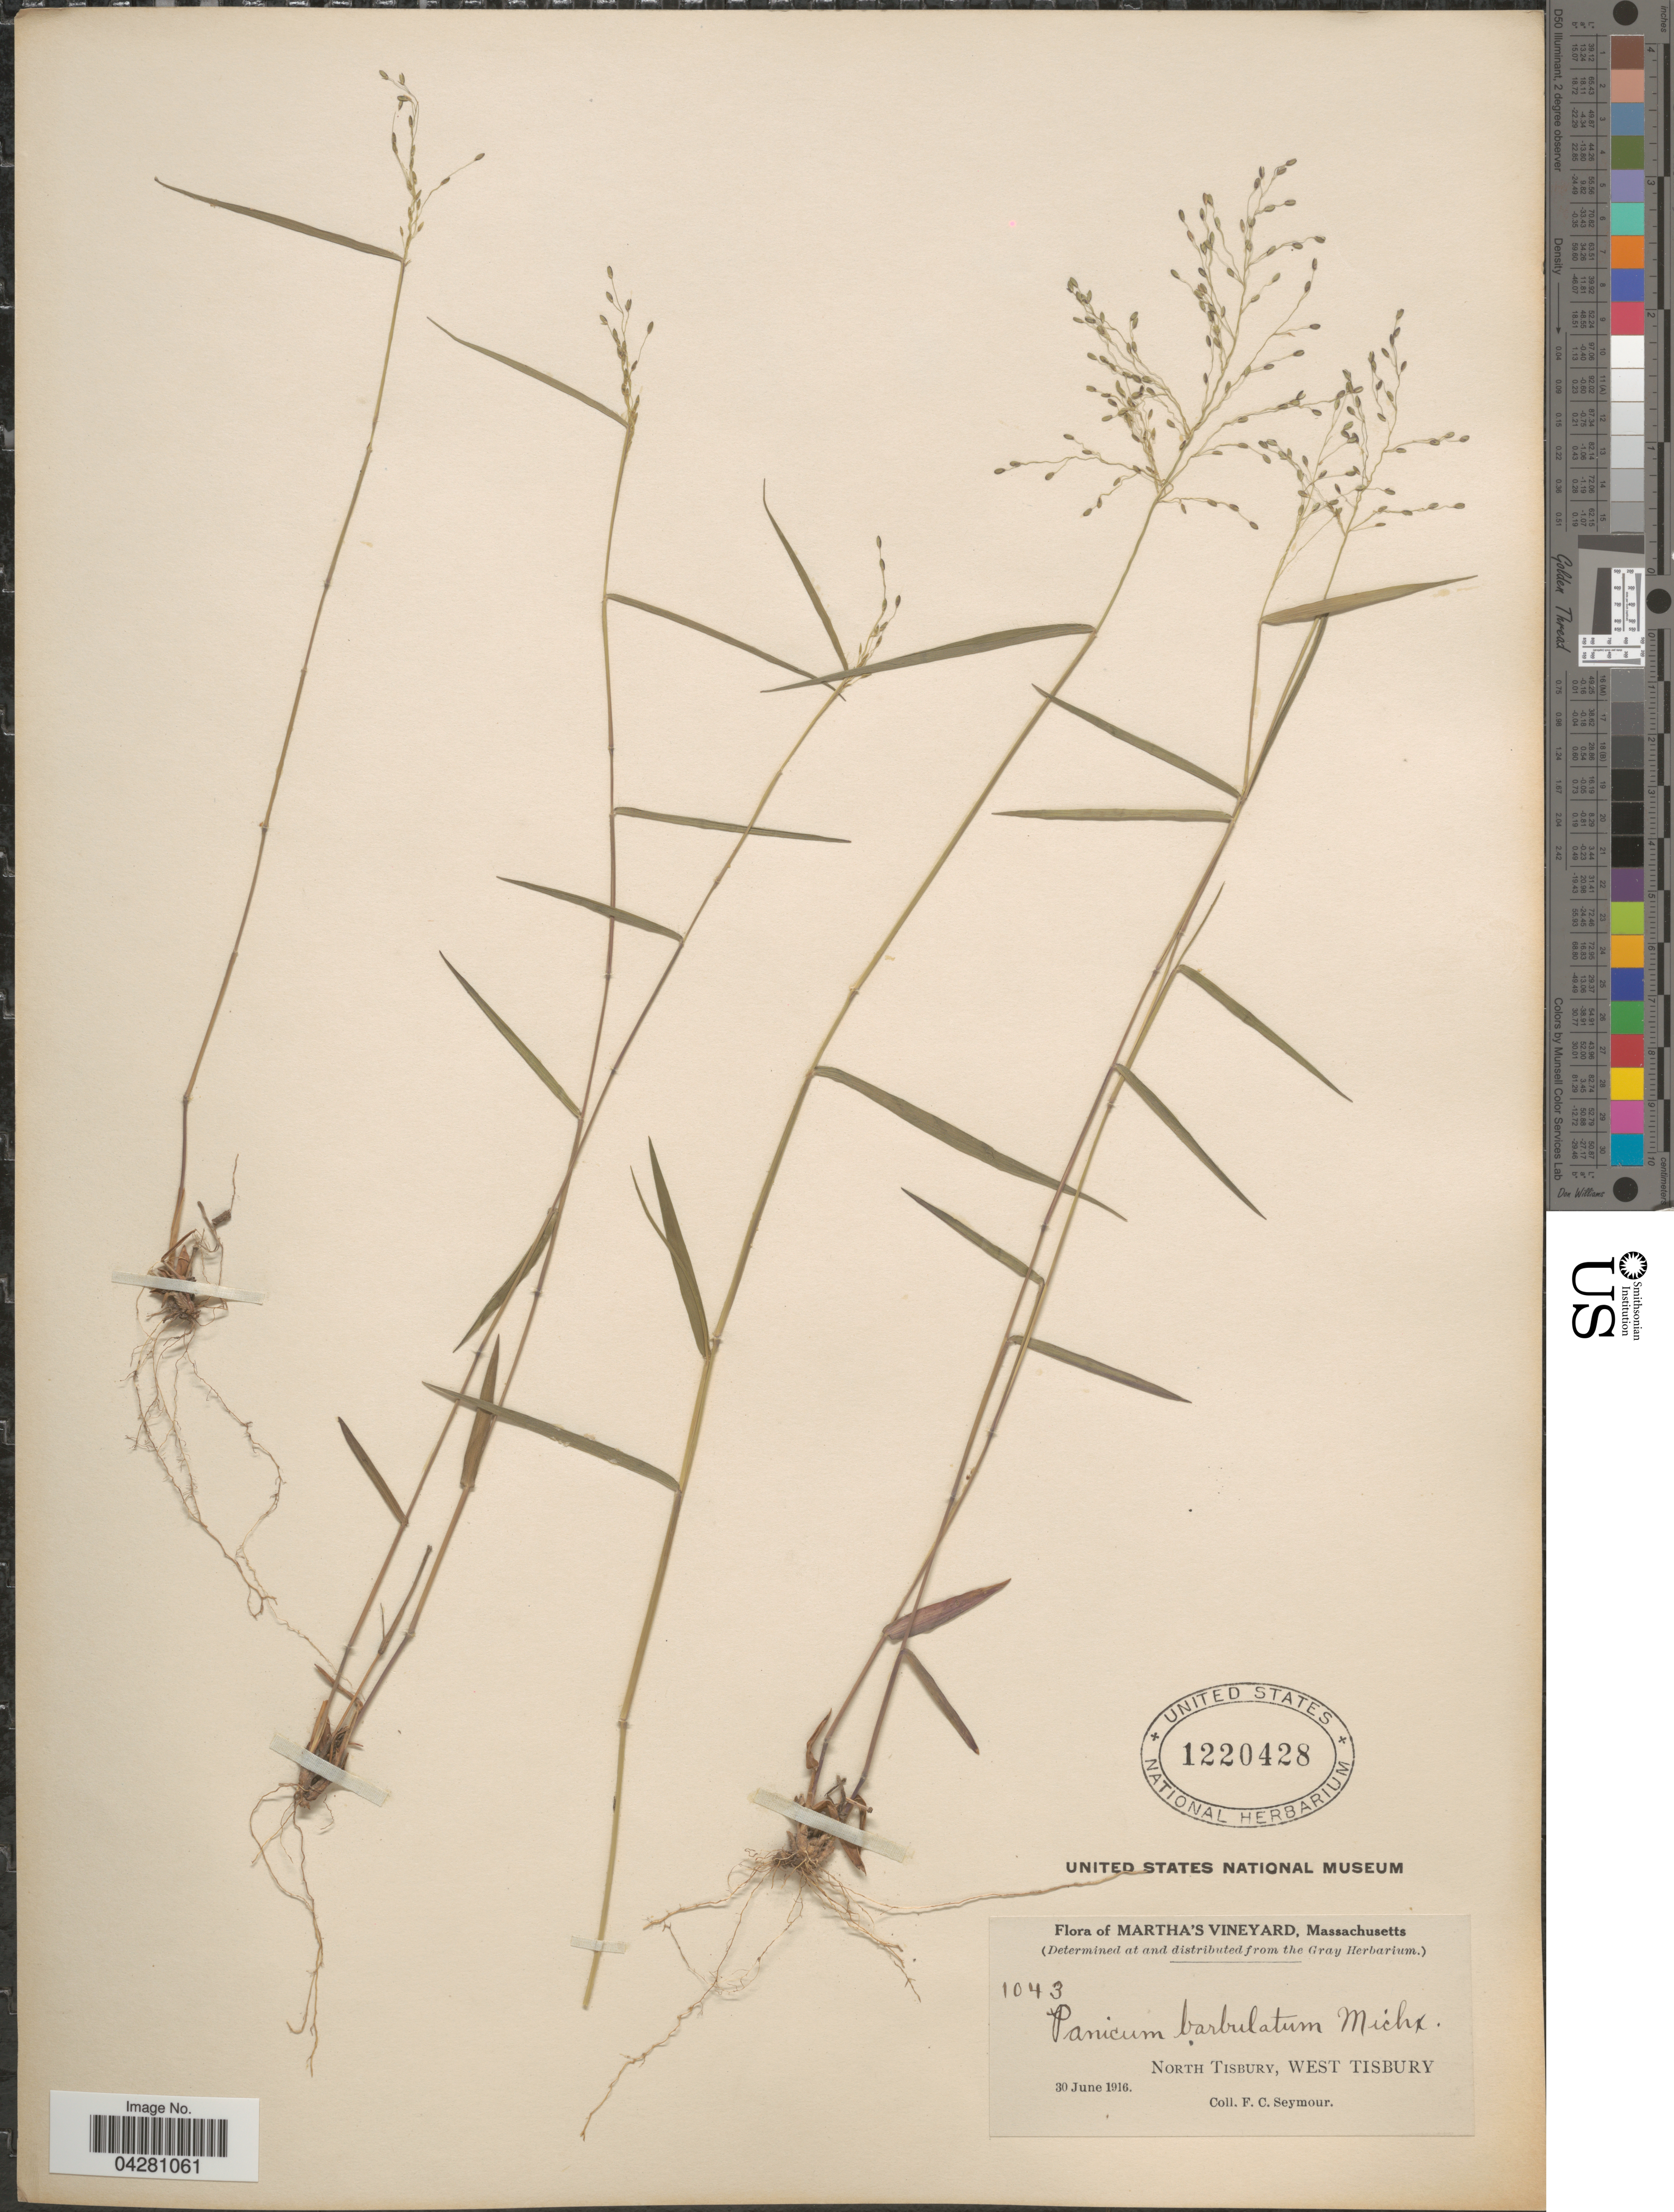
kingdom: Plantae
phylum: Tracheophyta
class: Liliopsida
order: Poales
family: Poaceae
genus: Dichanthelium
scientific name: Dichanthelium dichotomum var. dichotomum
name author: (L.) Gould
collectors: F. C. Seymour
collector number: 1043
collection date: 1916-06-30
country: United States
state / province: Massachusetts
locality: Martha's Vineyard. North Tisbury, West Tisbury.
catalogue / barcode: US 1220428